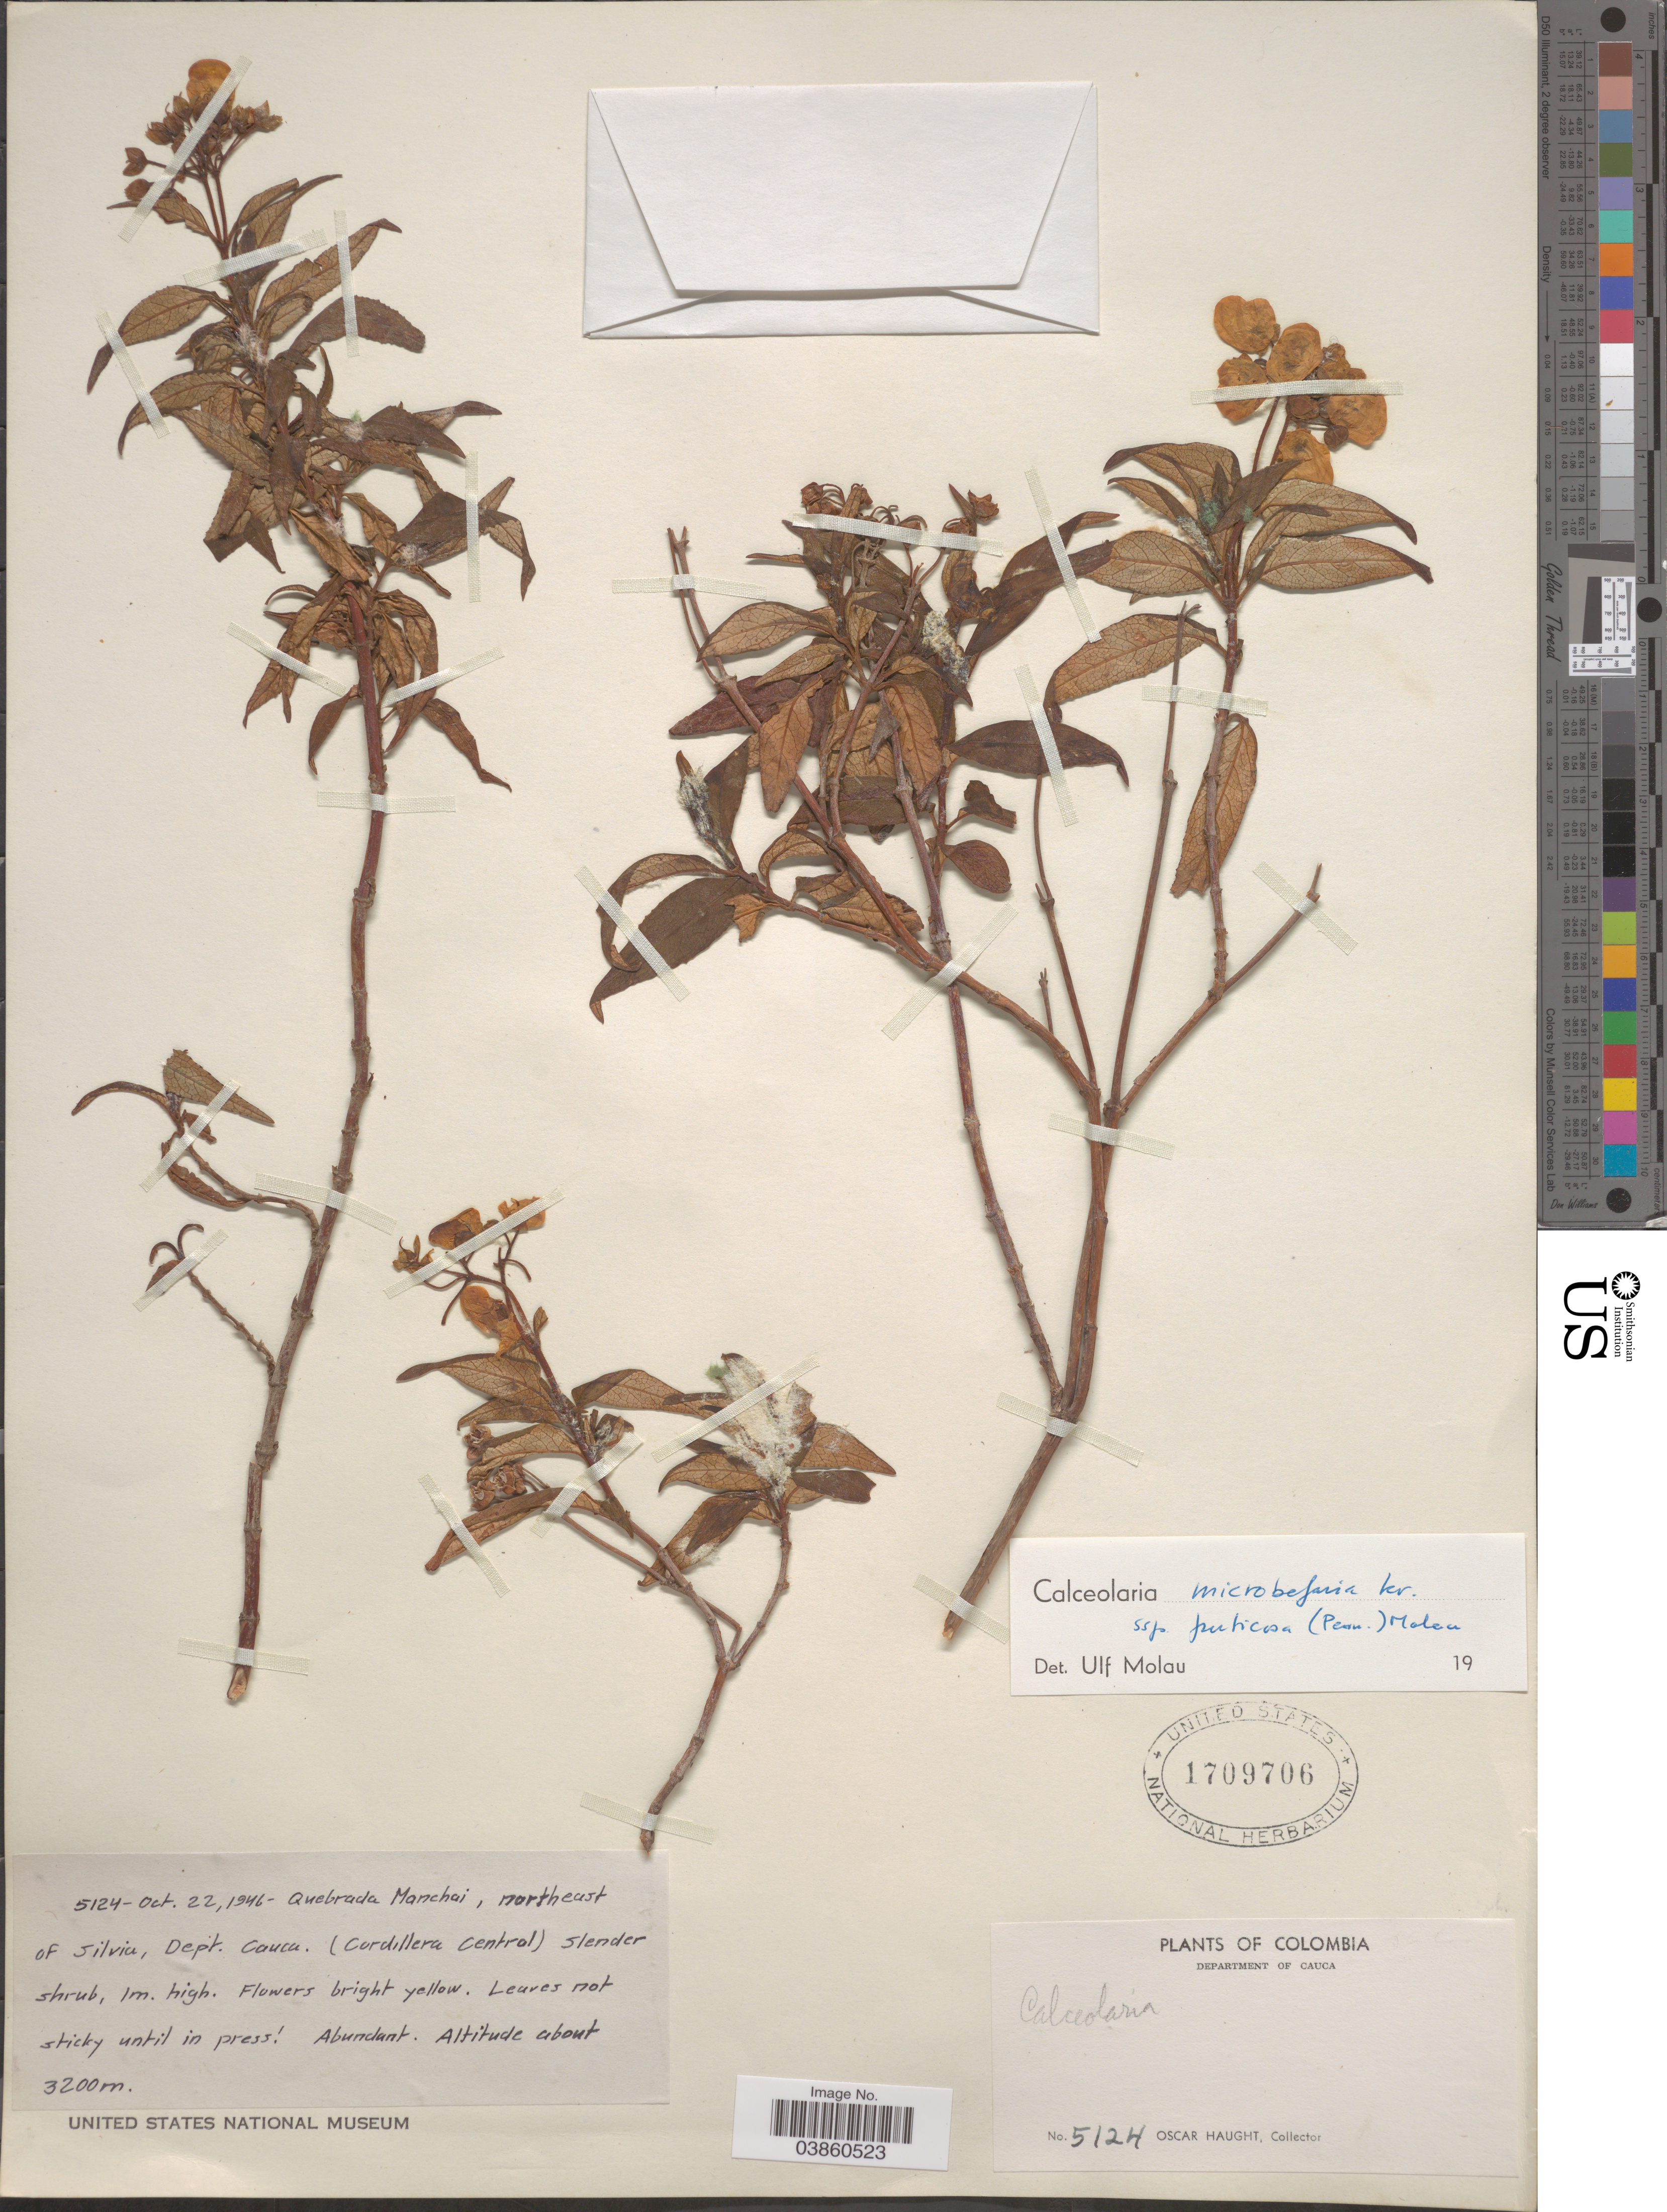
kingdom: Plantae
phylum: Tracheophyta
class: Magnoliopsida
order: Lamiales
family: Calceolariaceae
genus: Calceolaria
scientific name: Calceolaria microbefaria subsp. fruticosa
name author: (Pennell) Molau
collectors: O. L. Haught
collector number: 5124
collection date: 1946-10-22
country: Colombia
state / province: Cauca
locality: Quebrada Manchai, northeast of Silvia, Dept. Cauca. (Cordillera Central). Department of Cauca.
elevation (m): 3200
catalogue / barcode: US 1709706